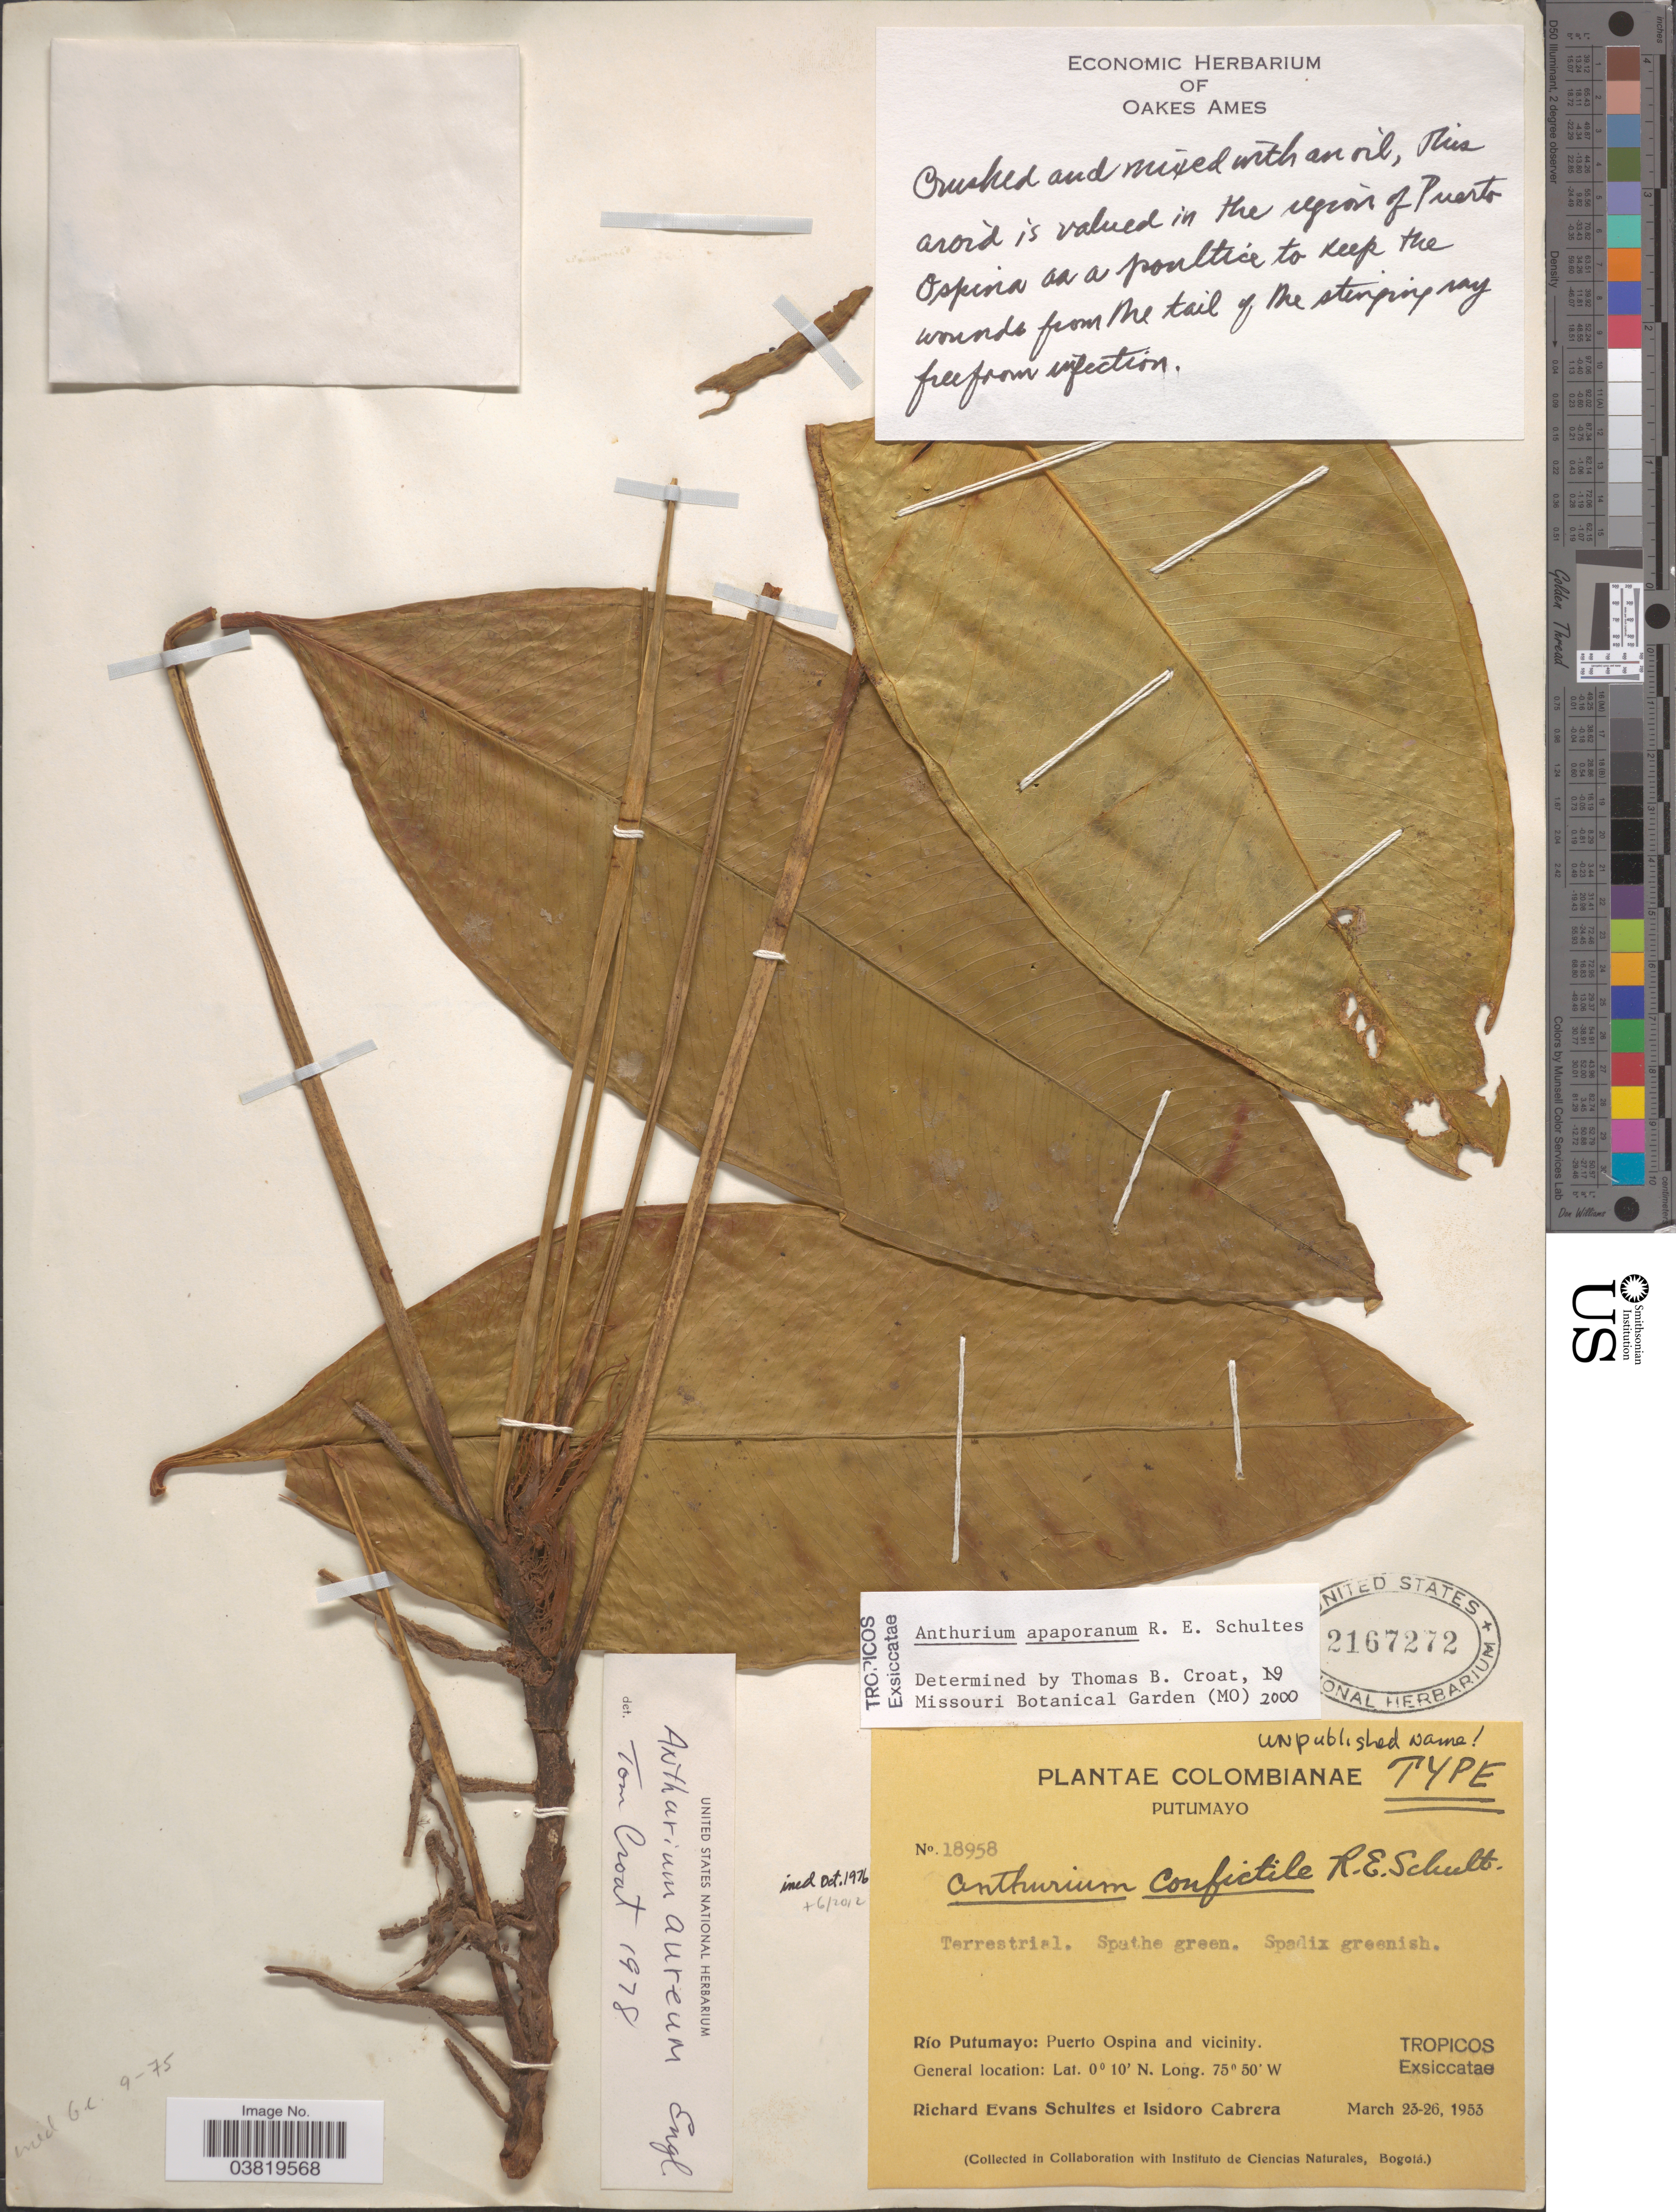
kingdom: Plantae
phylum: Tracheophyta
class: Liliopsida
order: Alismatales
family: Araceae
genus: Anthurium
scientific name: Anthurium apaporanum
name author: R.E. Schult.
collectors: R. E. Schultes & I. Cabrera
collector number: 18958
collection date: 1953-03-23/1953-03-26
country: Colombia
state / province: Putumayo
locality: Río Putumayo: Puerto Ospina and vicinity.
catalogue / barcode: US 2167272